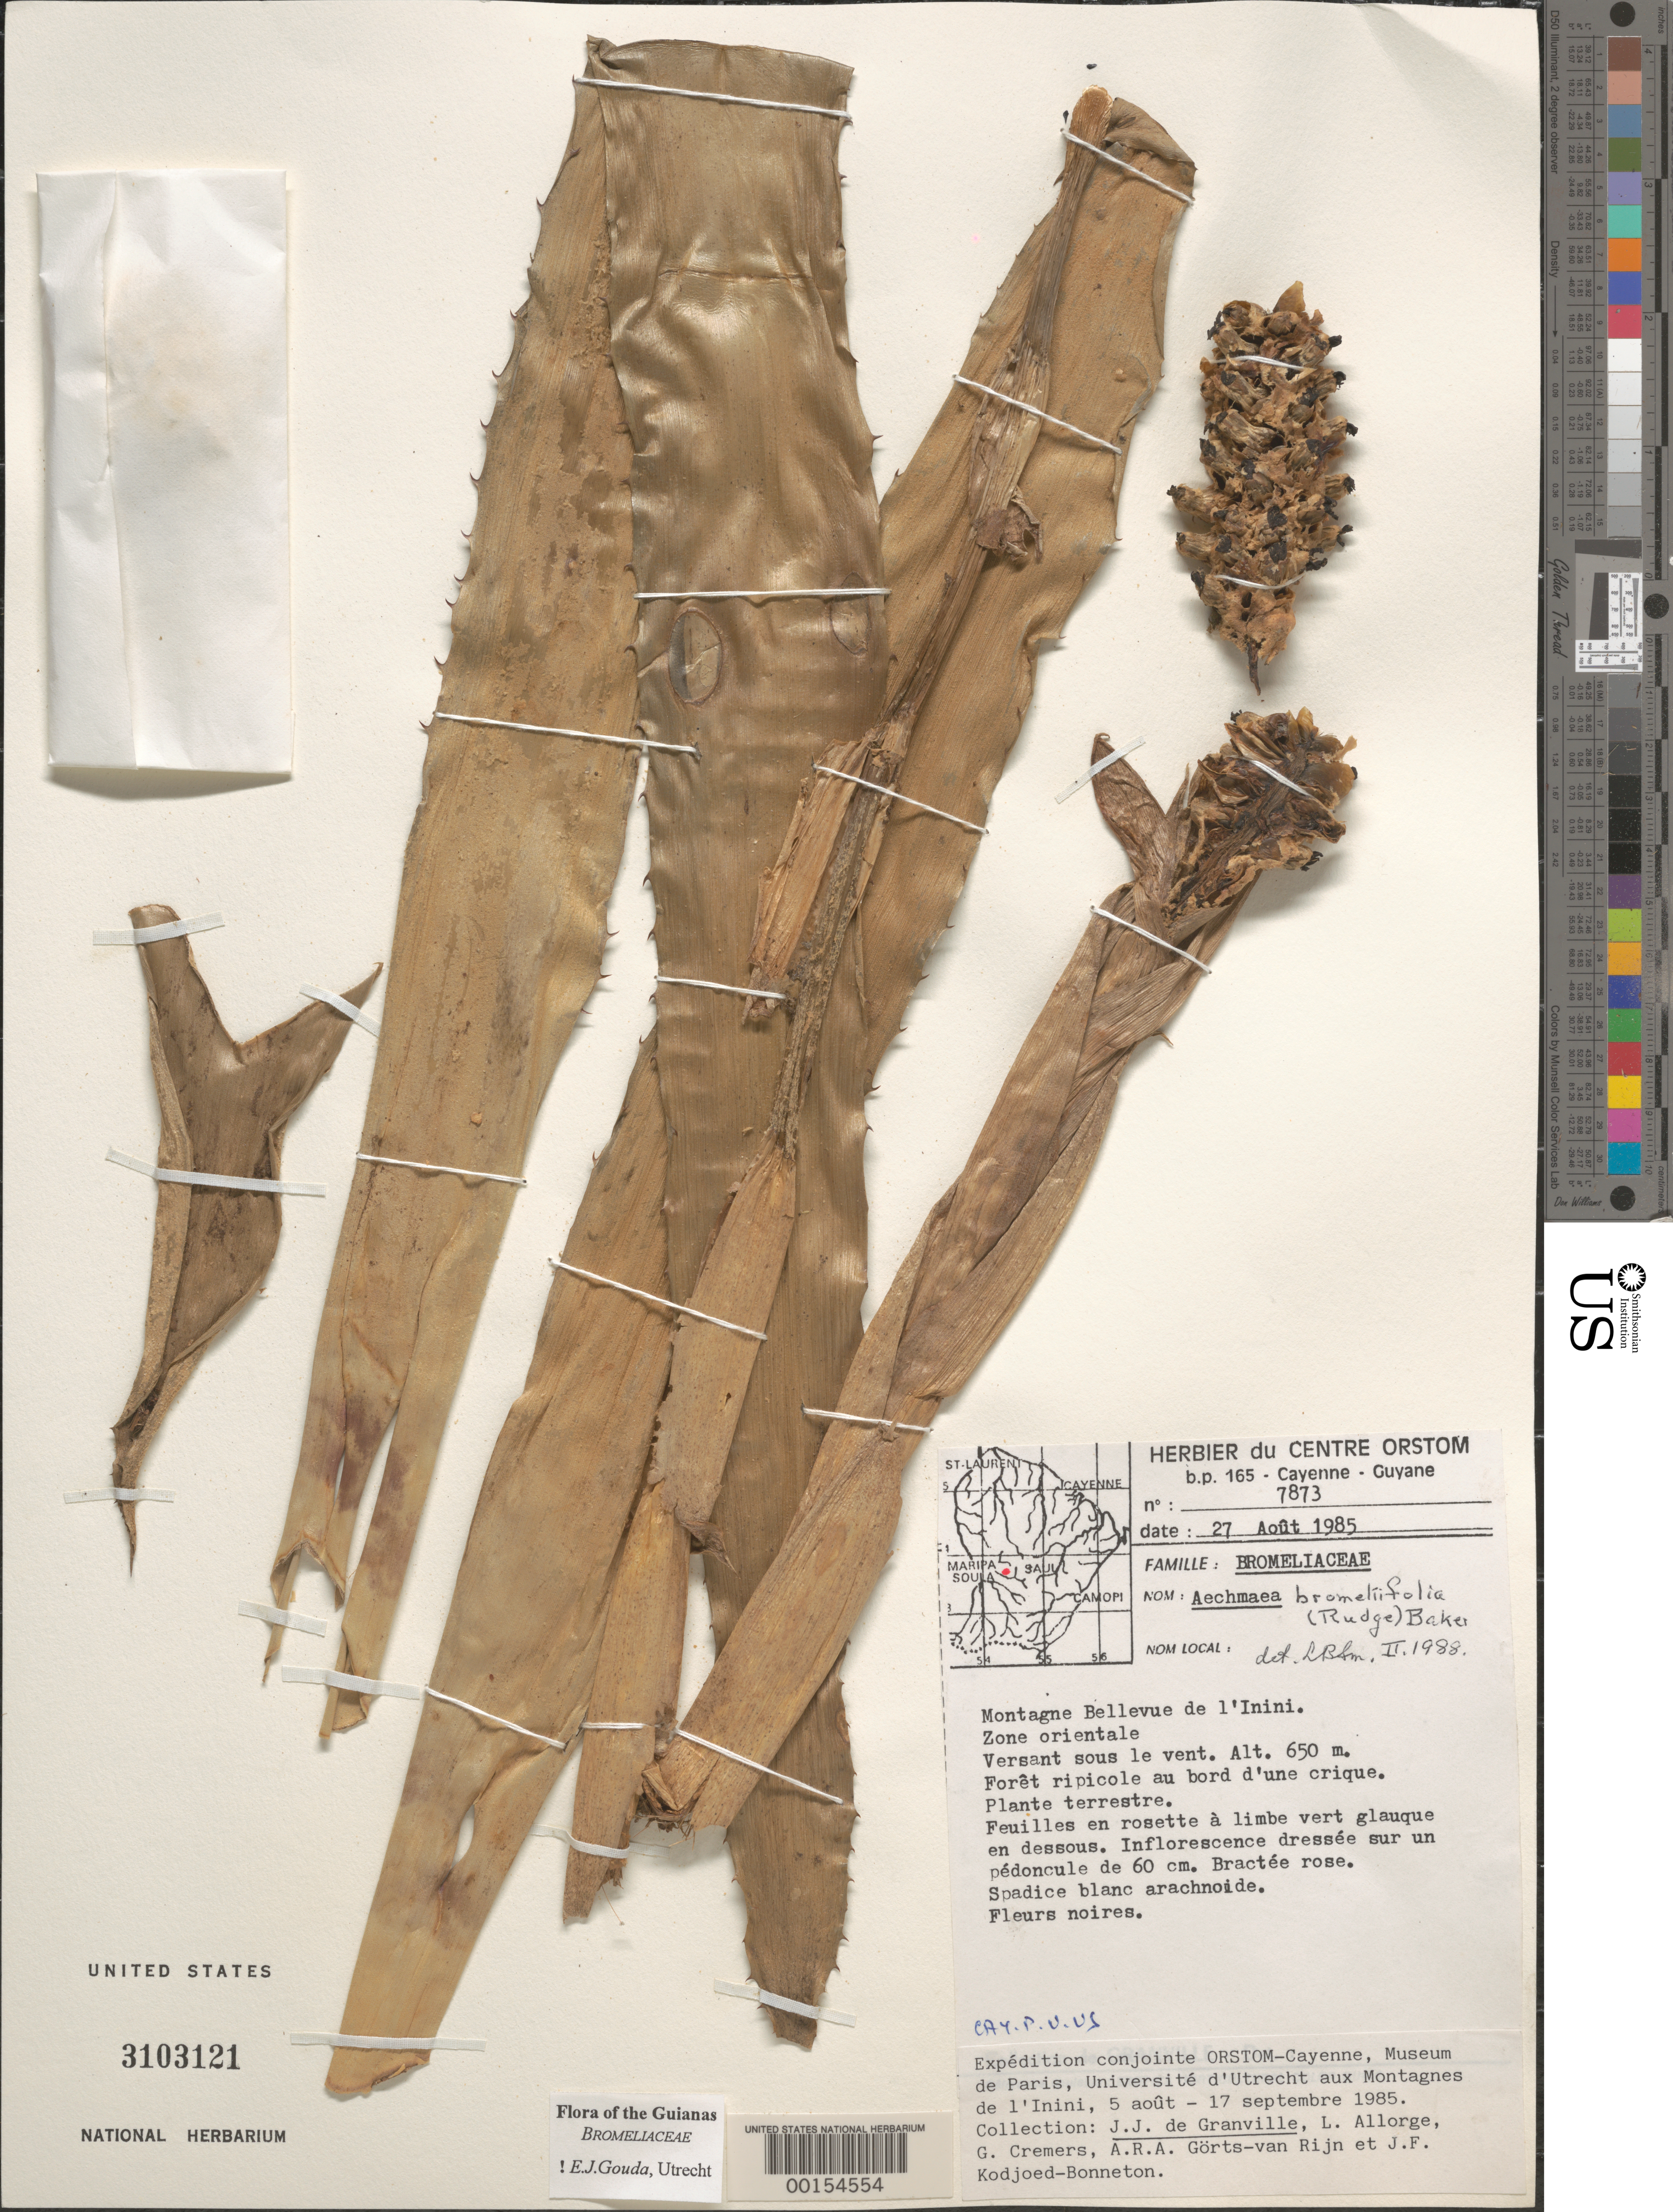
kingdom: Plantae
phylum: Tracheophyta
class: Liliopsida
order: Poales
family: Bromeliaceae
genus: Aechmea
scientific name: Aechmea bromeliifolia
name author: (Rudge) Baker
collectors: J.-J. de Granville, L. Allorge, G. Cremers, A. .R. A. Görts-van Rijn & J. Kodjoed-Bonneton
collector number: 7873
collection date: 1985-08-27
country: French Guiana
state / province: Inini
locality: Montagne Bellevue de l'Inini. Zone orientale. Versant sous le vent. Forêt ripicole au bord d'une crique.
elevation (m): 650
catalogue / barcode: US 3103121